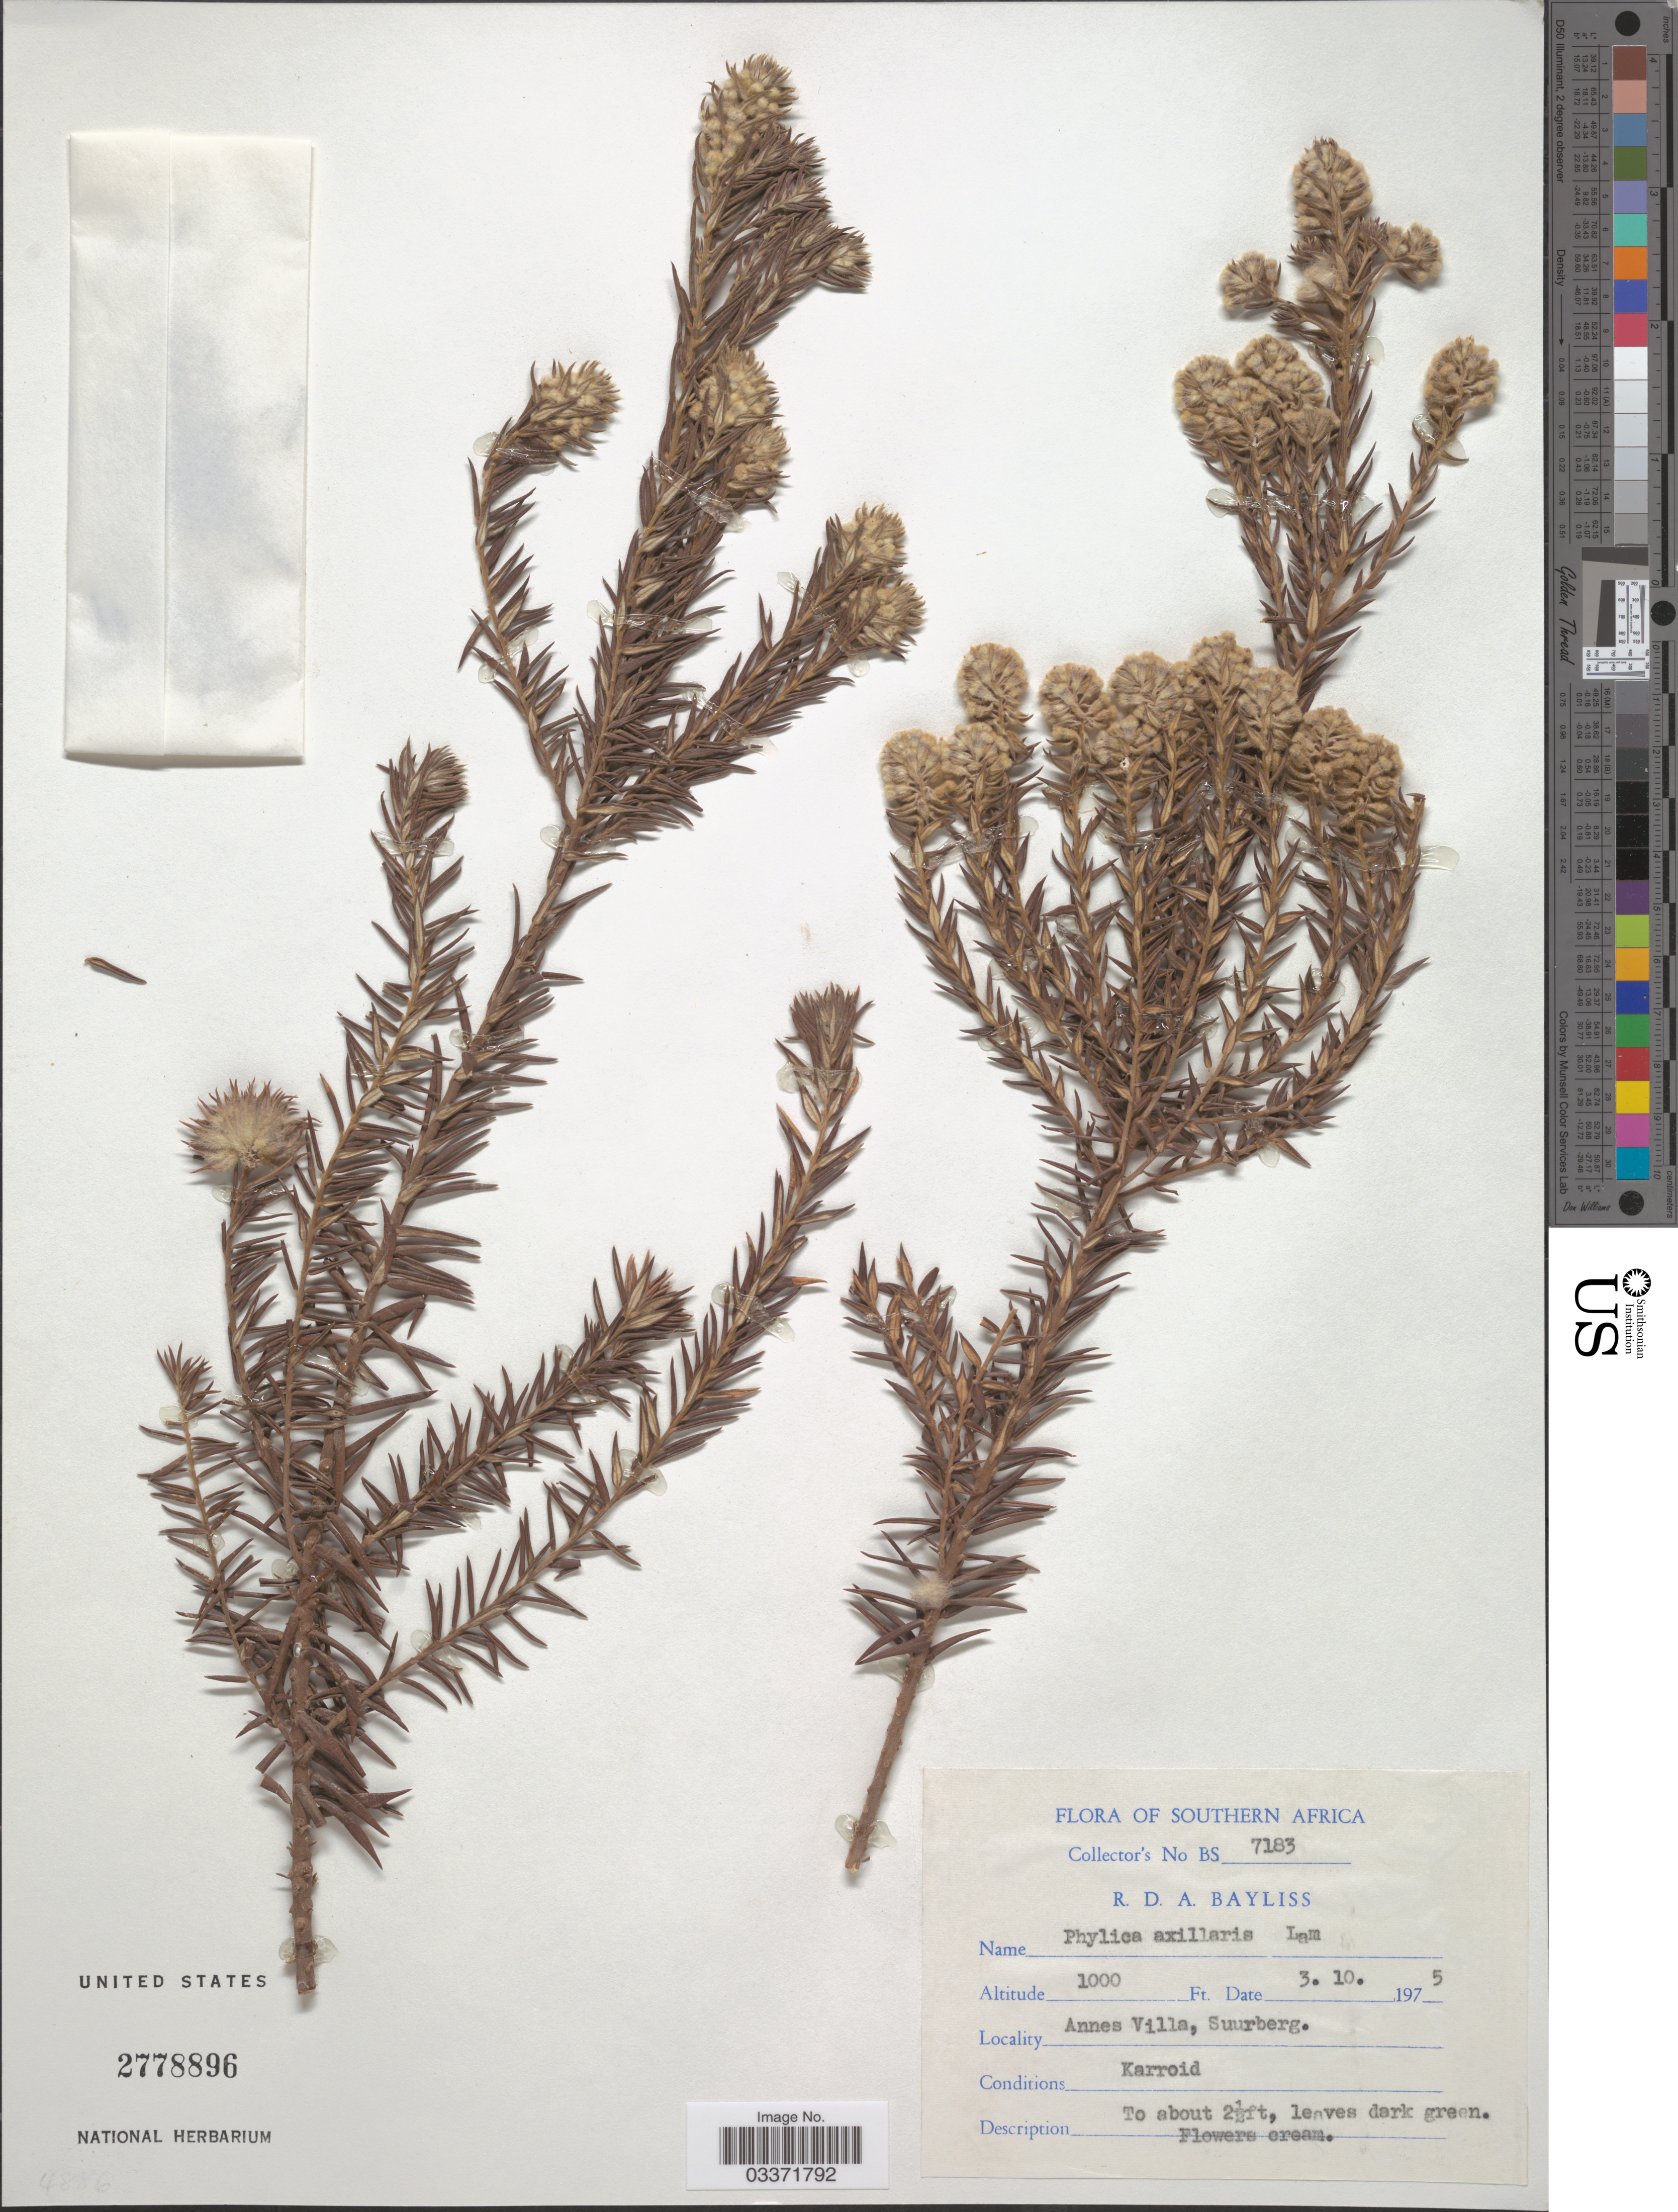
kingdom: Plantae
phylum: Tracheophyta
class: Magnoliopsida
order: Rosales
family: Rhamnaceae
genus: Phylica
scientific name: Phylica axillaris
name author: Lam.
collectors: R. Bayliss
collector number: BS7183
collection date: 1975-10-03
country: South Africa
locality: Southern Africa, Annes Villa, Suurberg.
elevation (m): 305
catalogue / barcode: US 2778896